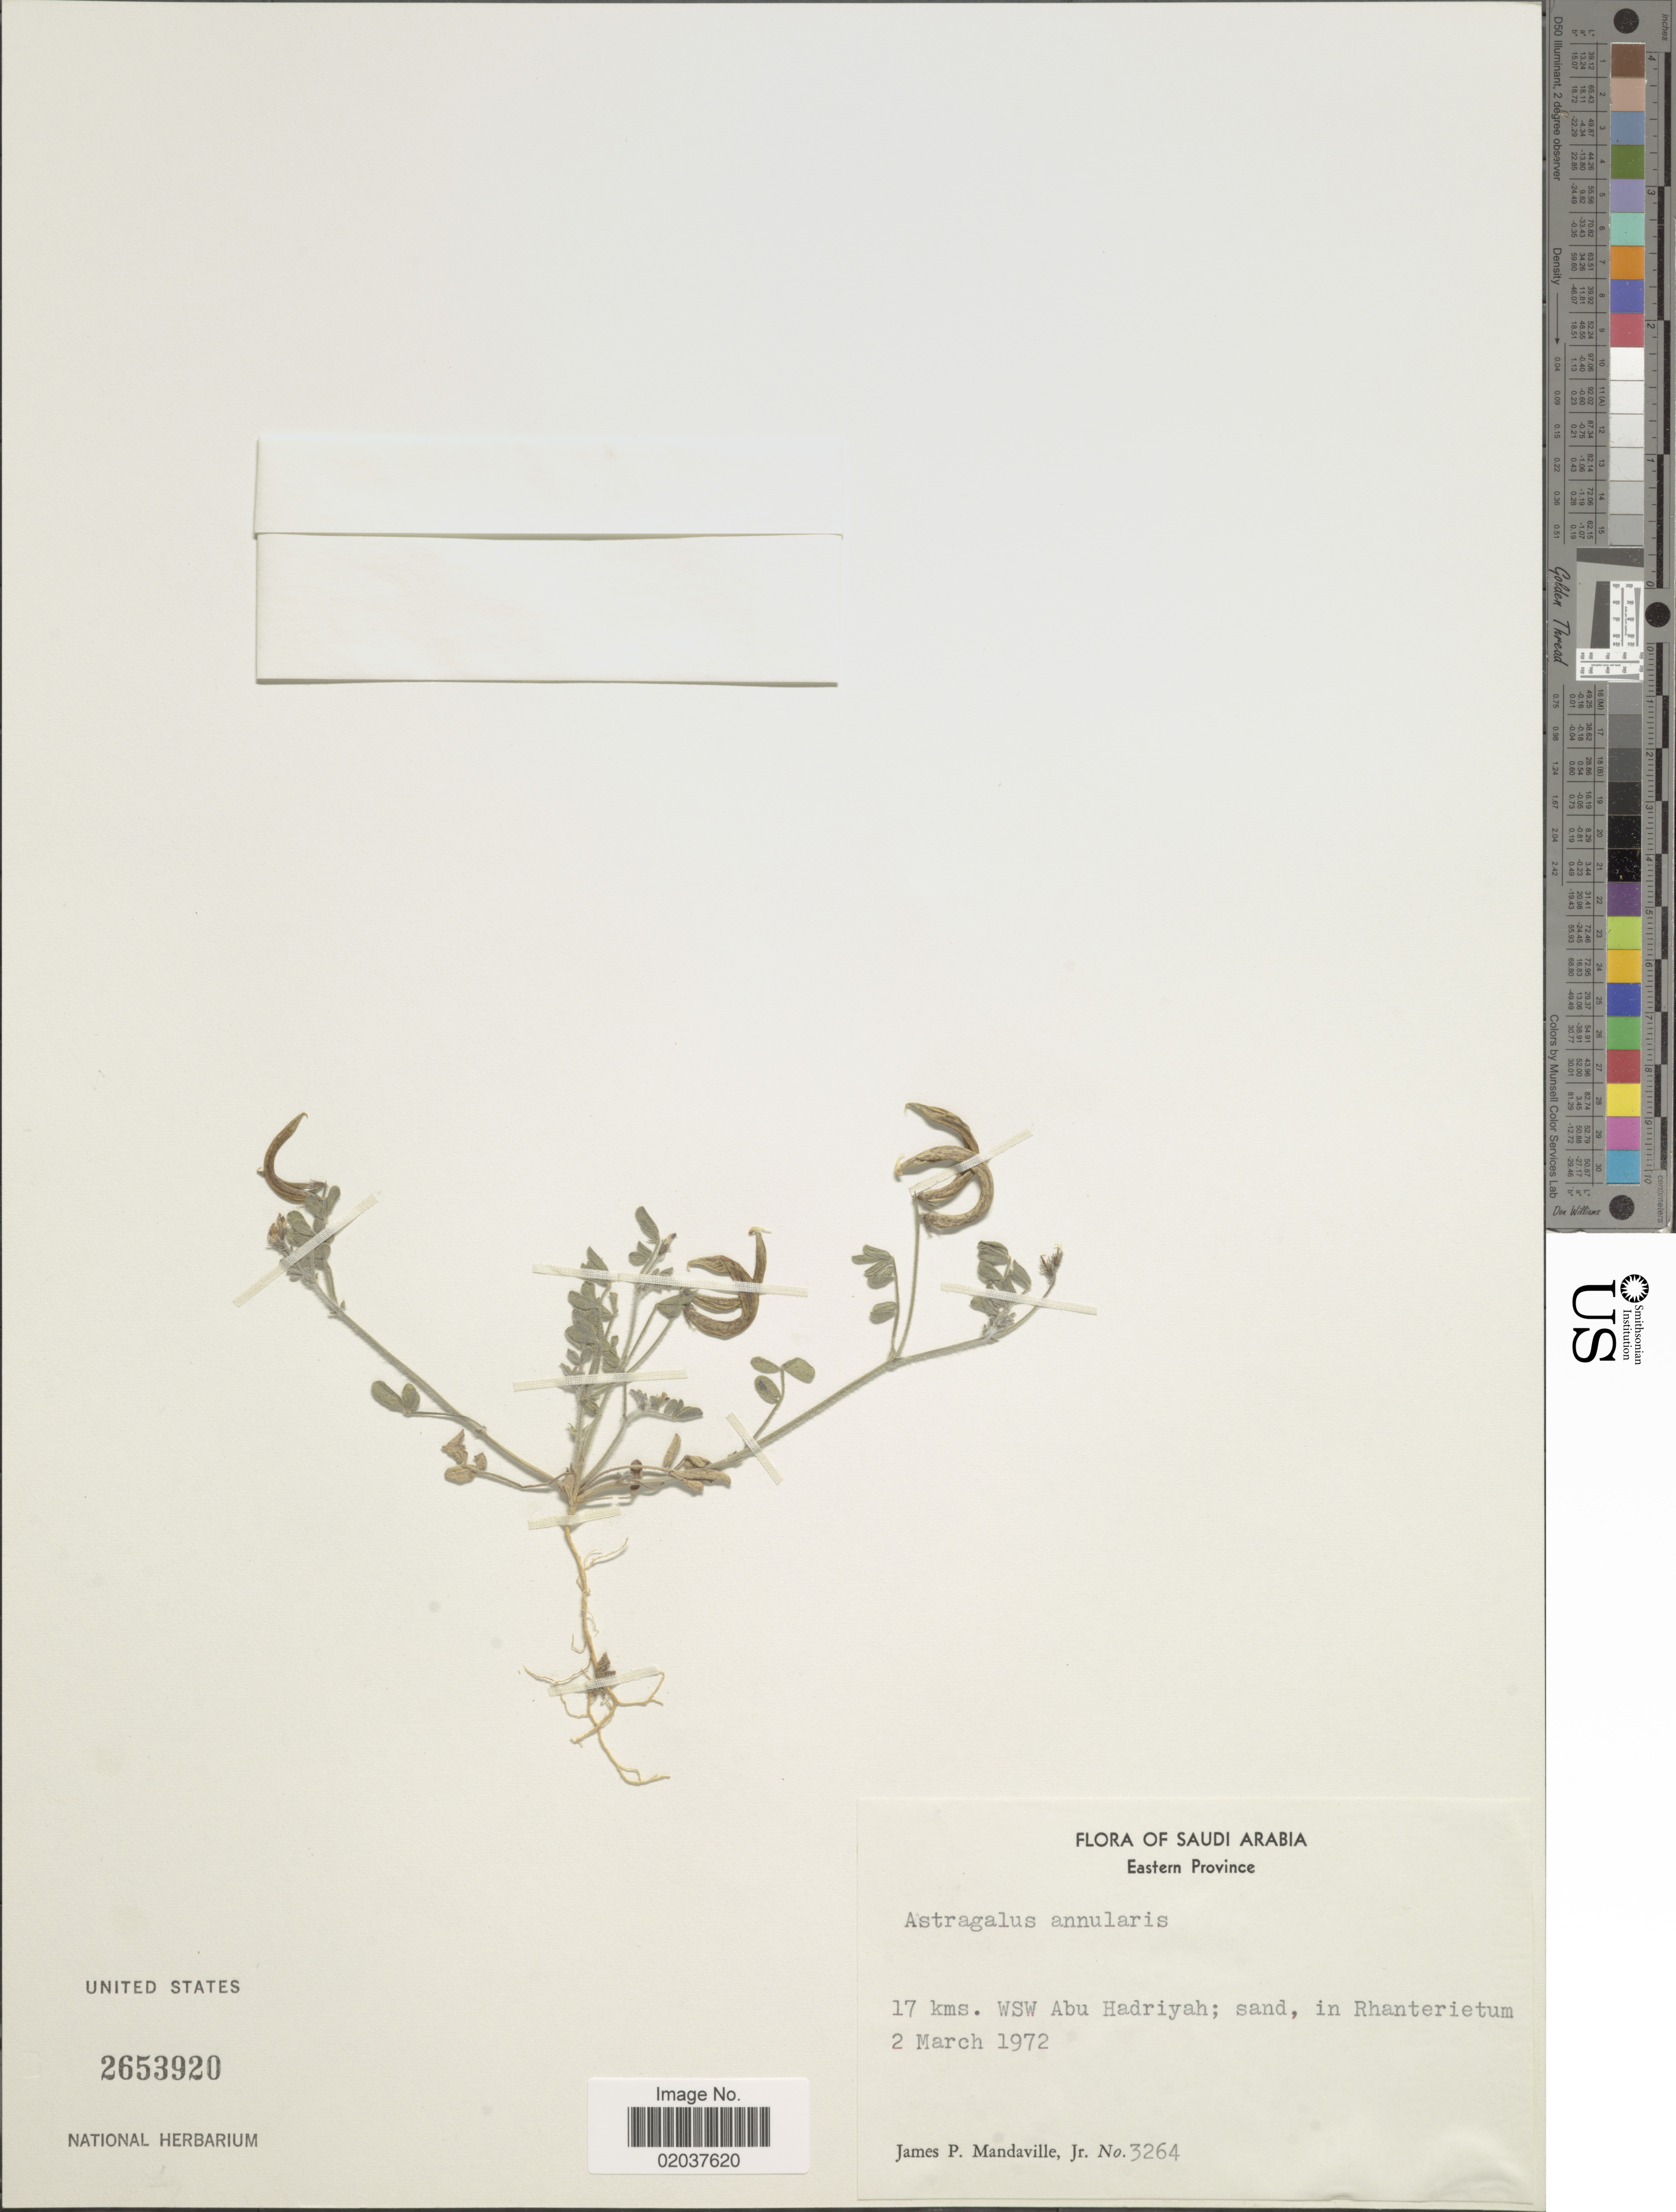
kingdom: Plantae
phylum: Tracheophyta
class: Magnoliopsida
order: Fabales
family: Fabaceae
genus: Astragalus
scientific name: Astragalus annularis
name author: Forssk.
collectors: J. Mandaville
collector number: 3264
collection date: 1972-03-02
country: Saudi Arabia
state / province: Ash Sharqiyah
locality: Eastern Province. 17 kms. WSW Abu Hadriyah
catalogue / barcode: US 2653920